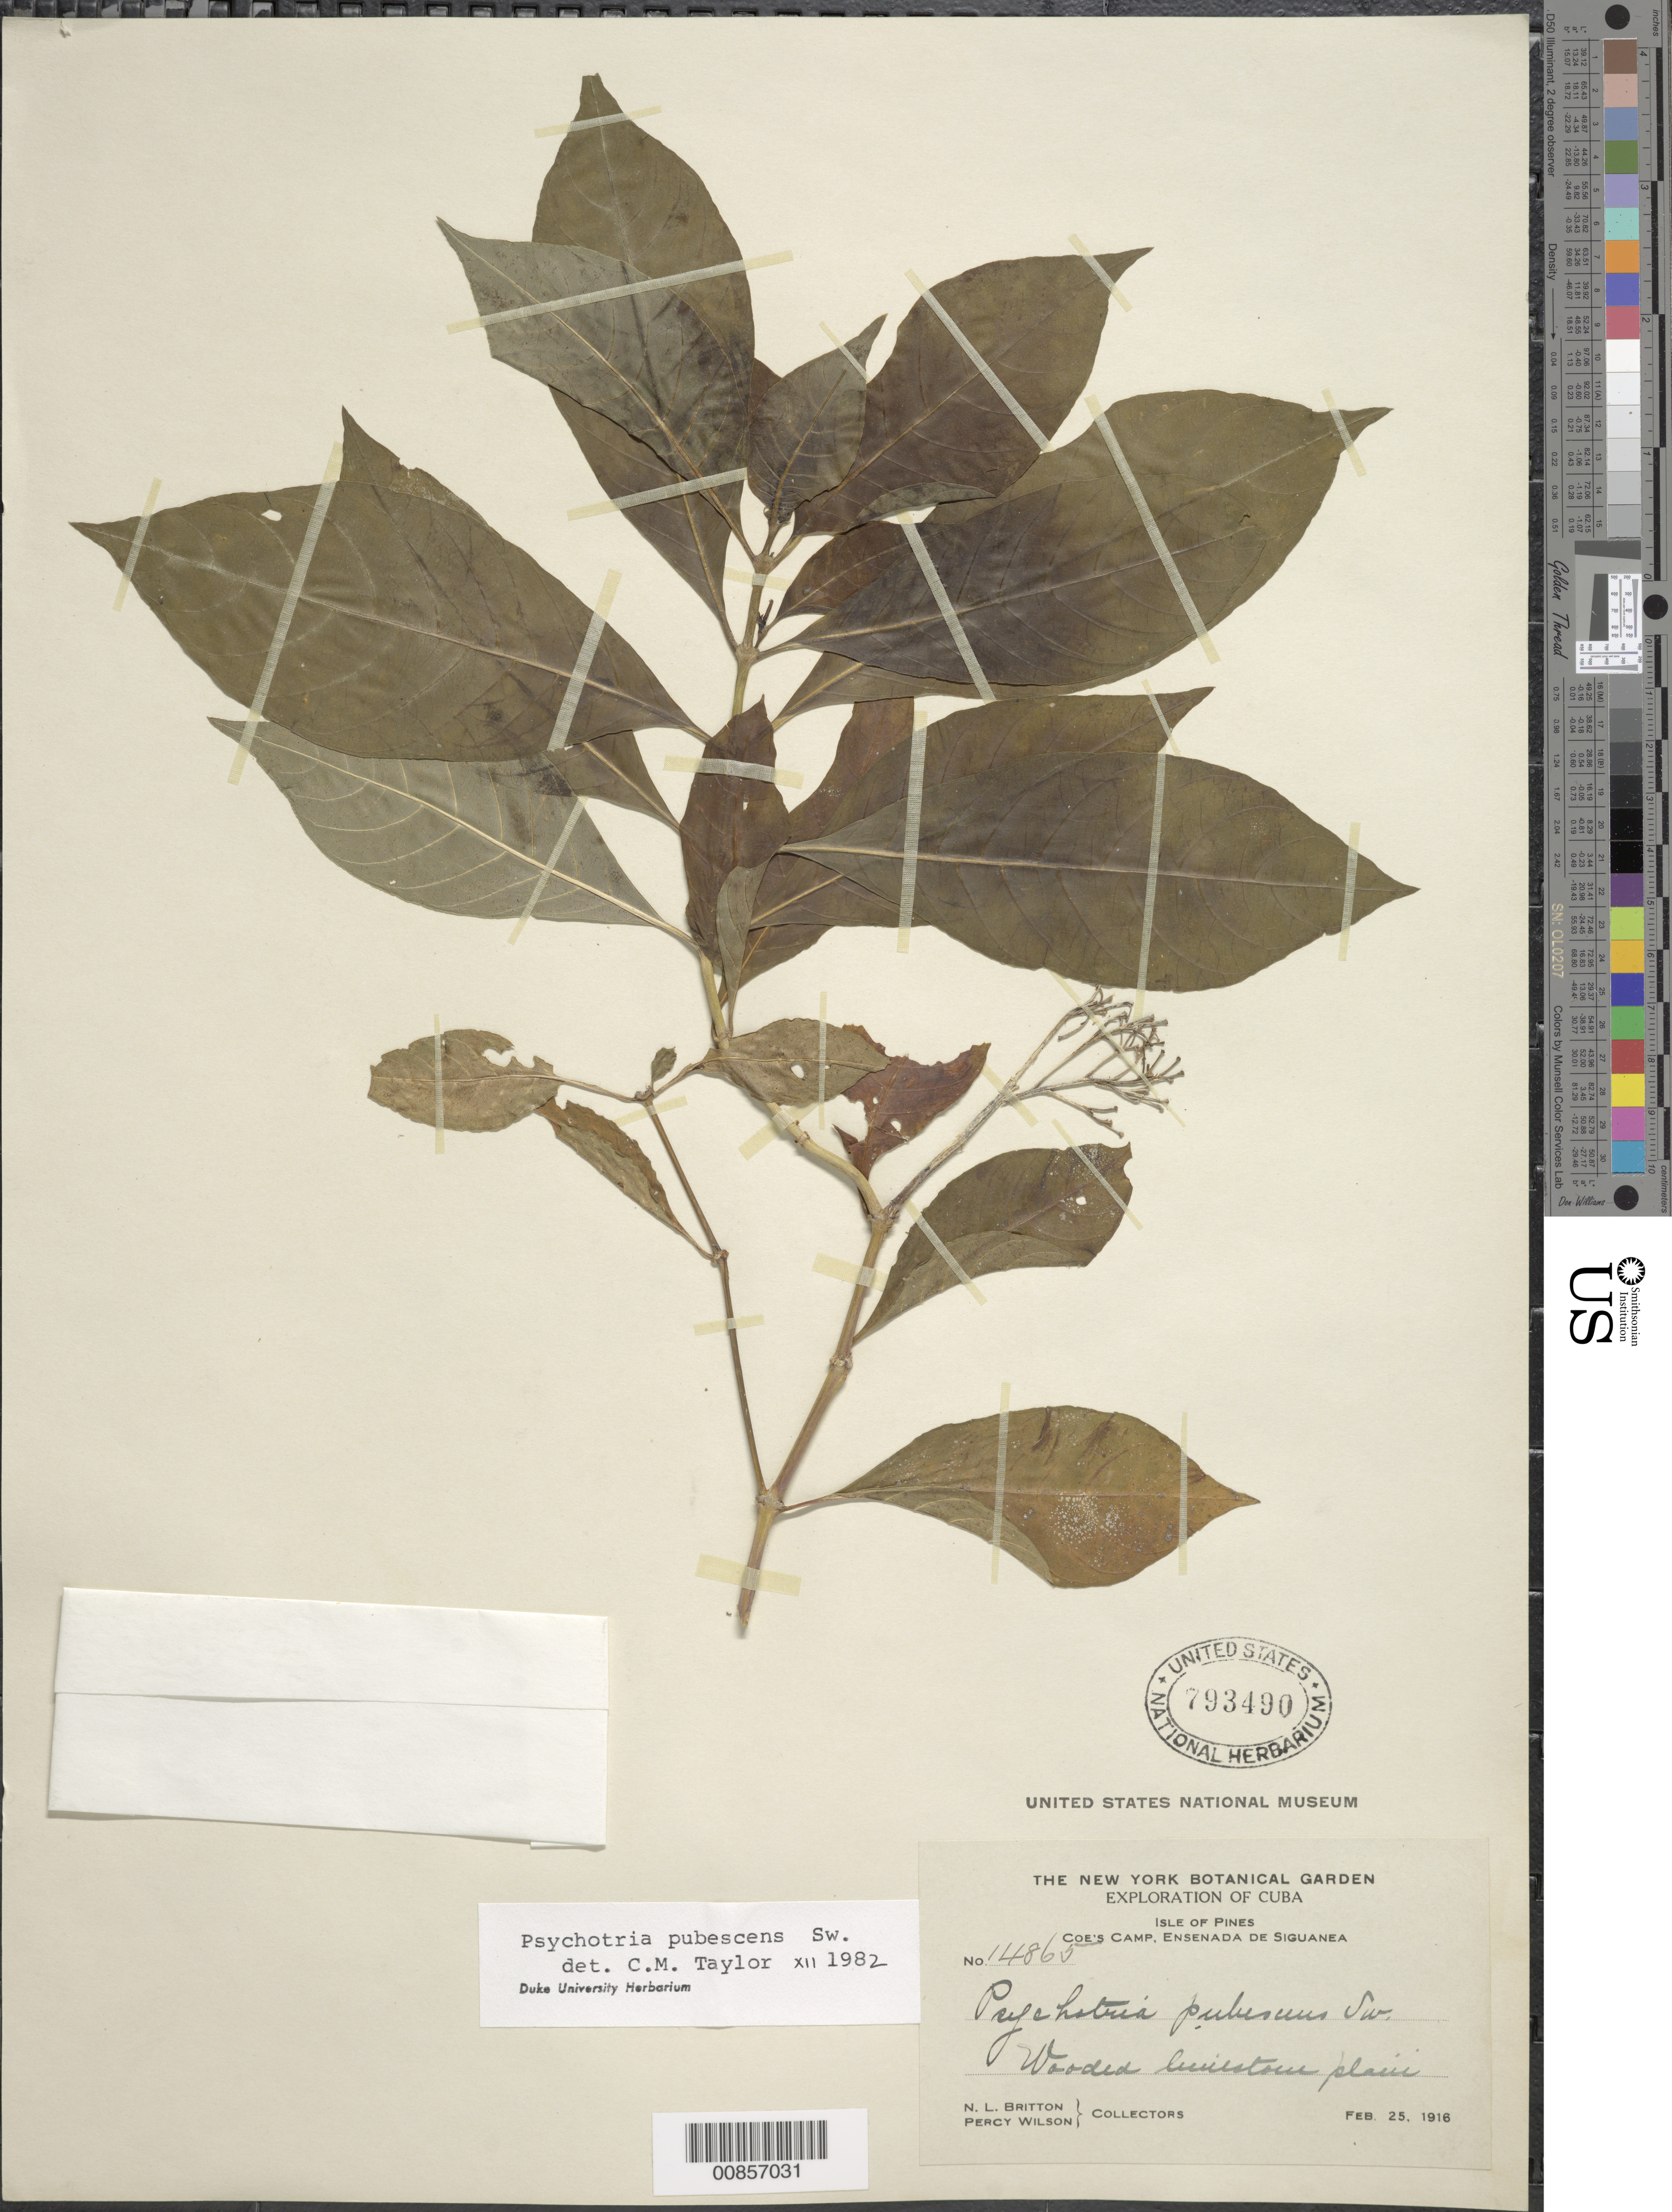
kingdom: Plantae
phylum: Tracheophyta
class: Magnoliopsida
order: Gentianales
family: Rubiaceae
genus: Psychotria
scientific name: Psychotria pubescens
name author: Sw.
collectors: N. Britton & P. Wilson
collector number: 14865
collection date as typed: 25 Feb 1916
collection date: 1916-02-25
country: Cuba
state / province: Isla de La Juventud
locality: Coe's Camp, Ensenada de Siguanea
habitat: Wooded limstone plain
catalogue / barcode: US 793490